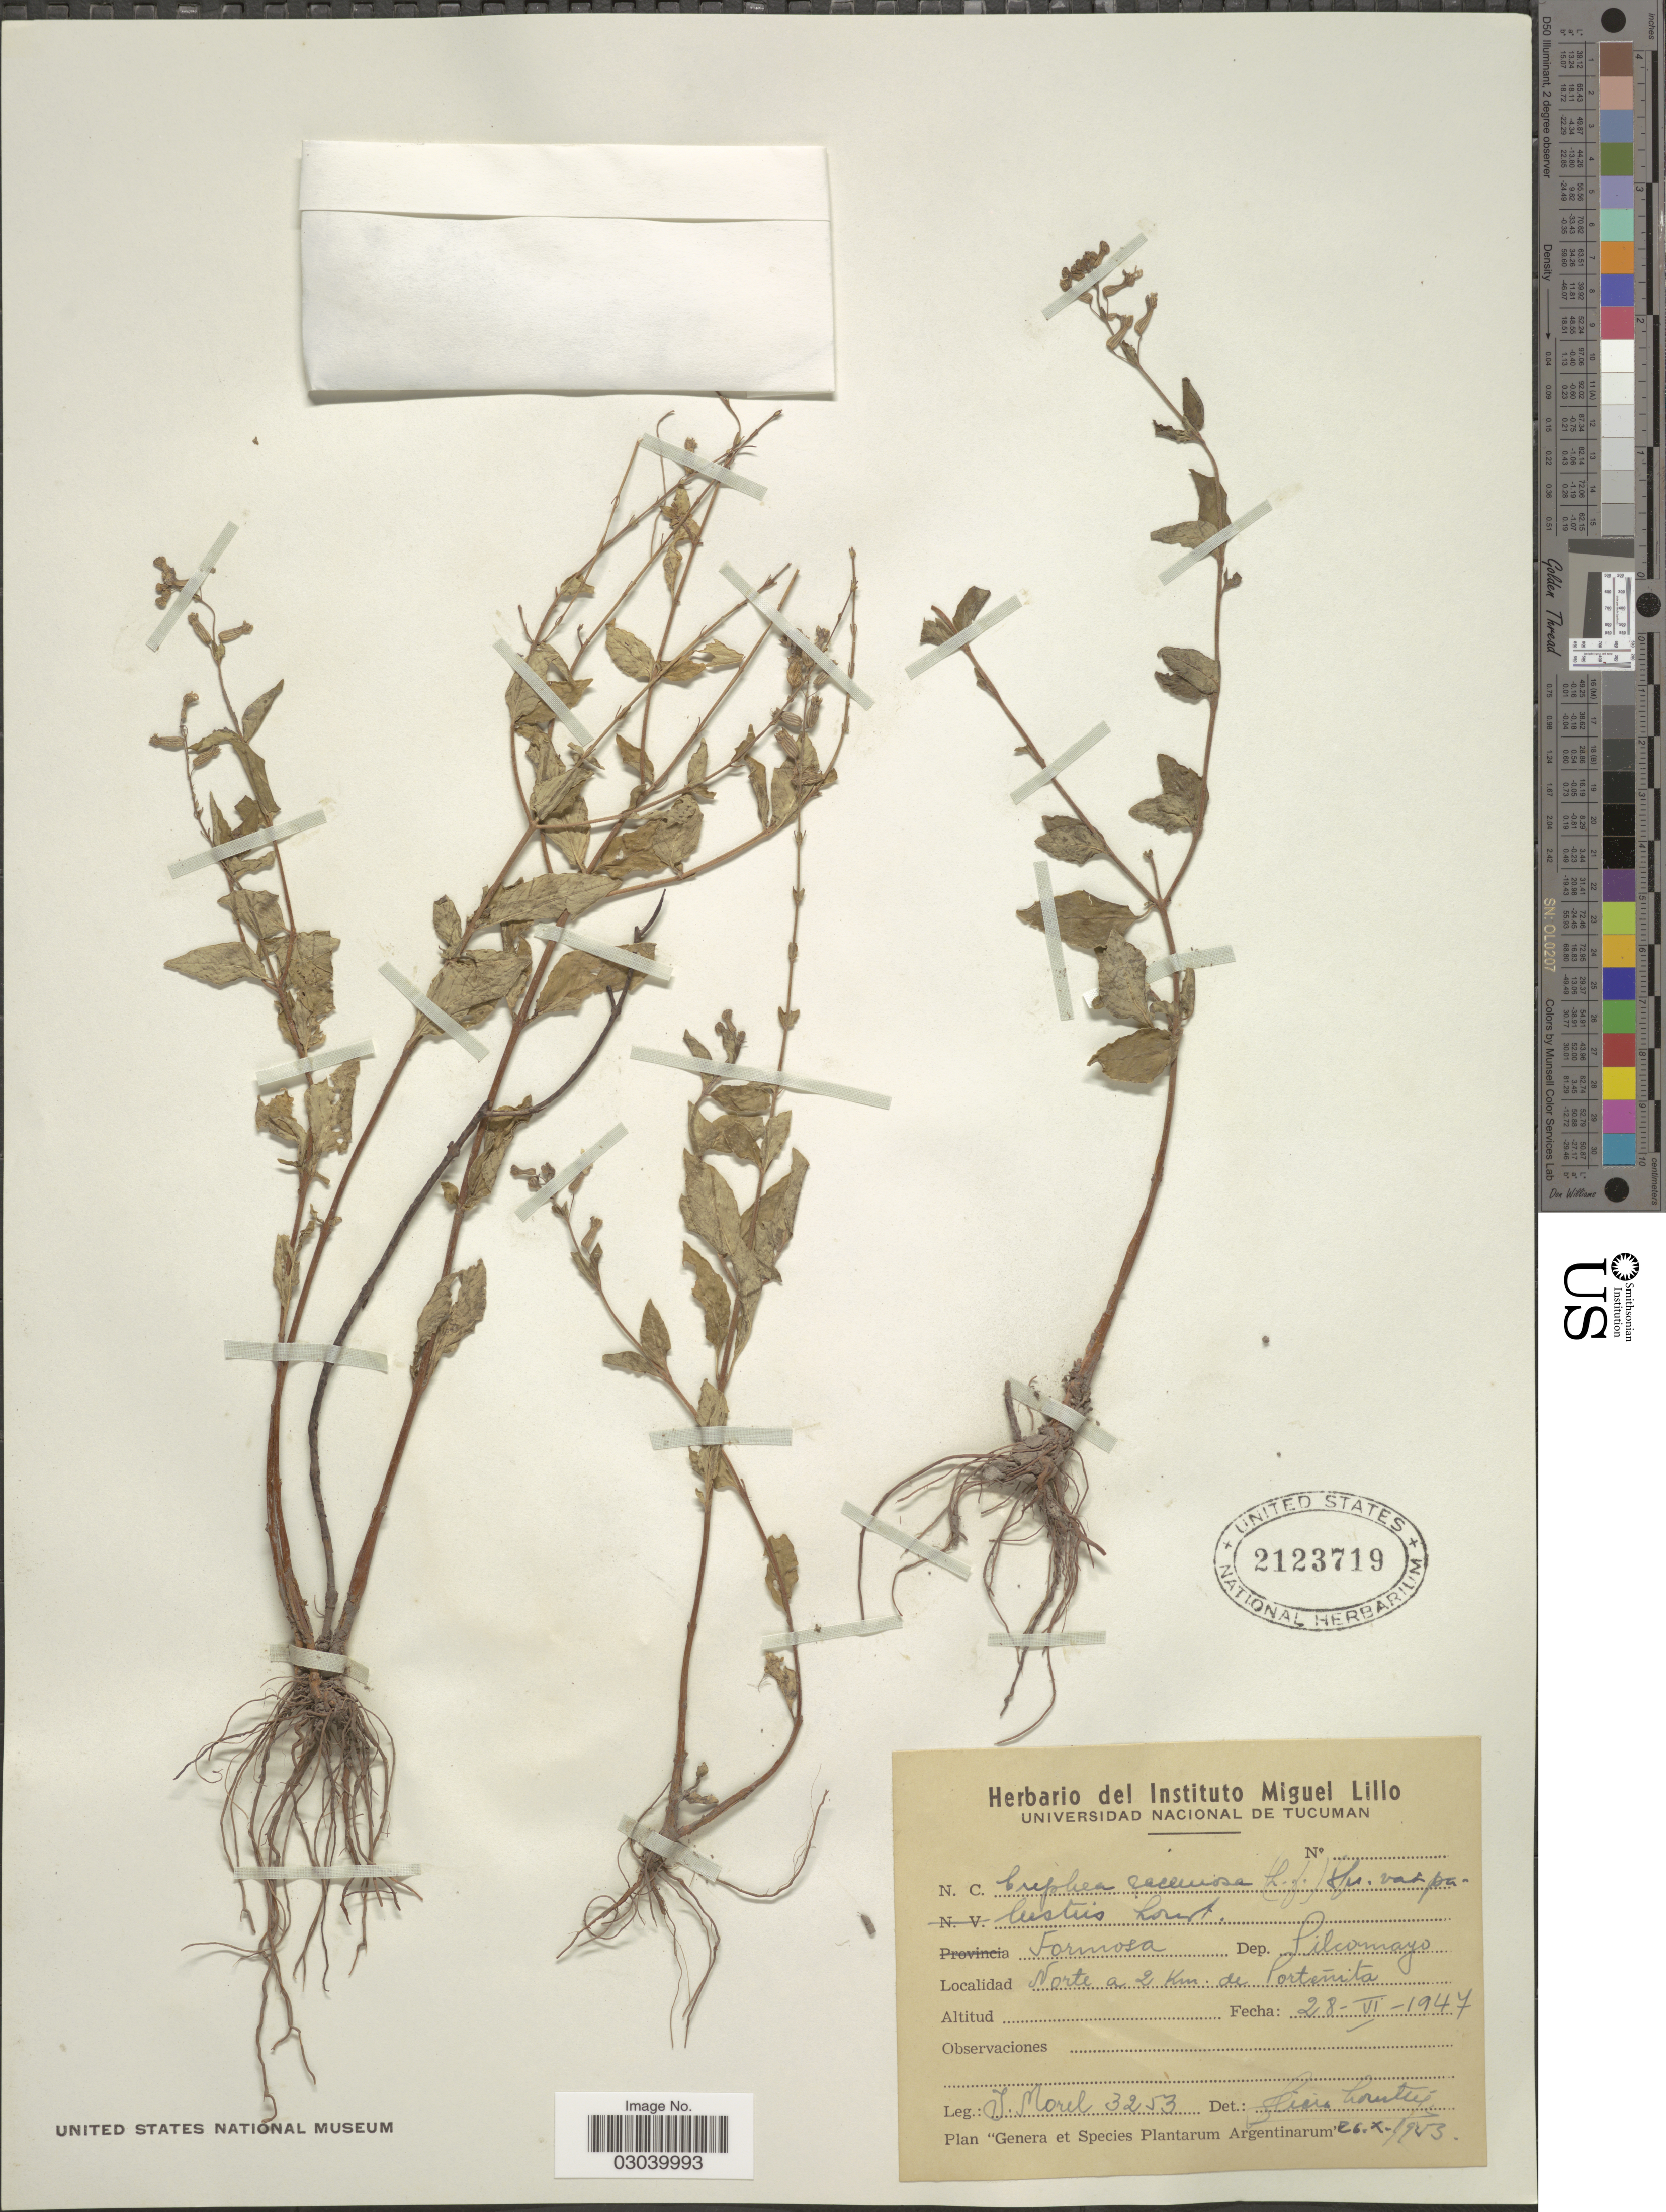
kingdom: Plantae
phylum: Tracheophyta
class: Magnoliopsida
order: Myrtales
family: Lythraceae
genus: Cuphea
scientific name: Cuphea racemosa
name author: (L. f.) Spreng.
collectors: I. Morel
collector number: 3253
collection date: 1947-06-28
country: Argentina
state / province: Formosa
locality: Dep. Silcomayo, Norte a 2 Km. de Portenita.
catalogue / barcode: US 2123719